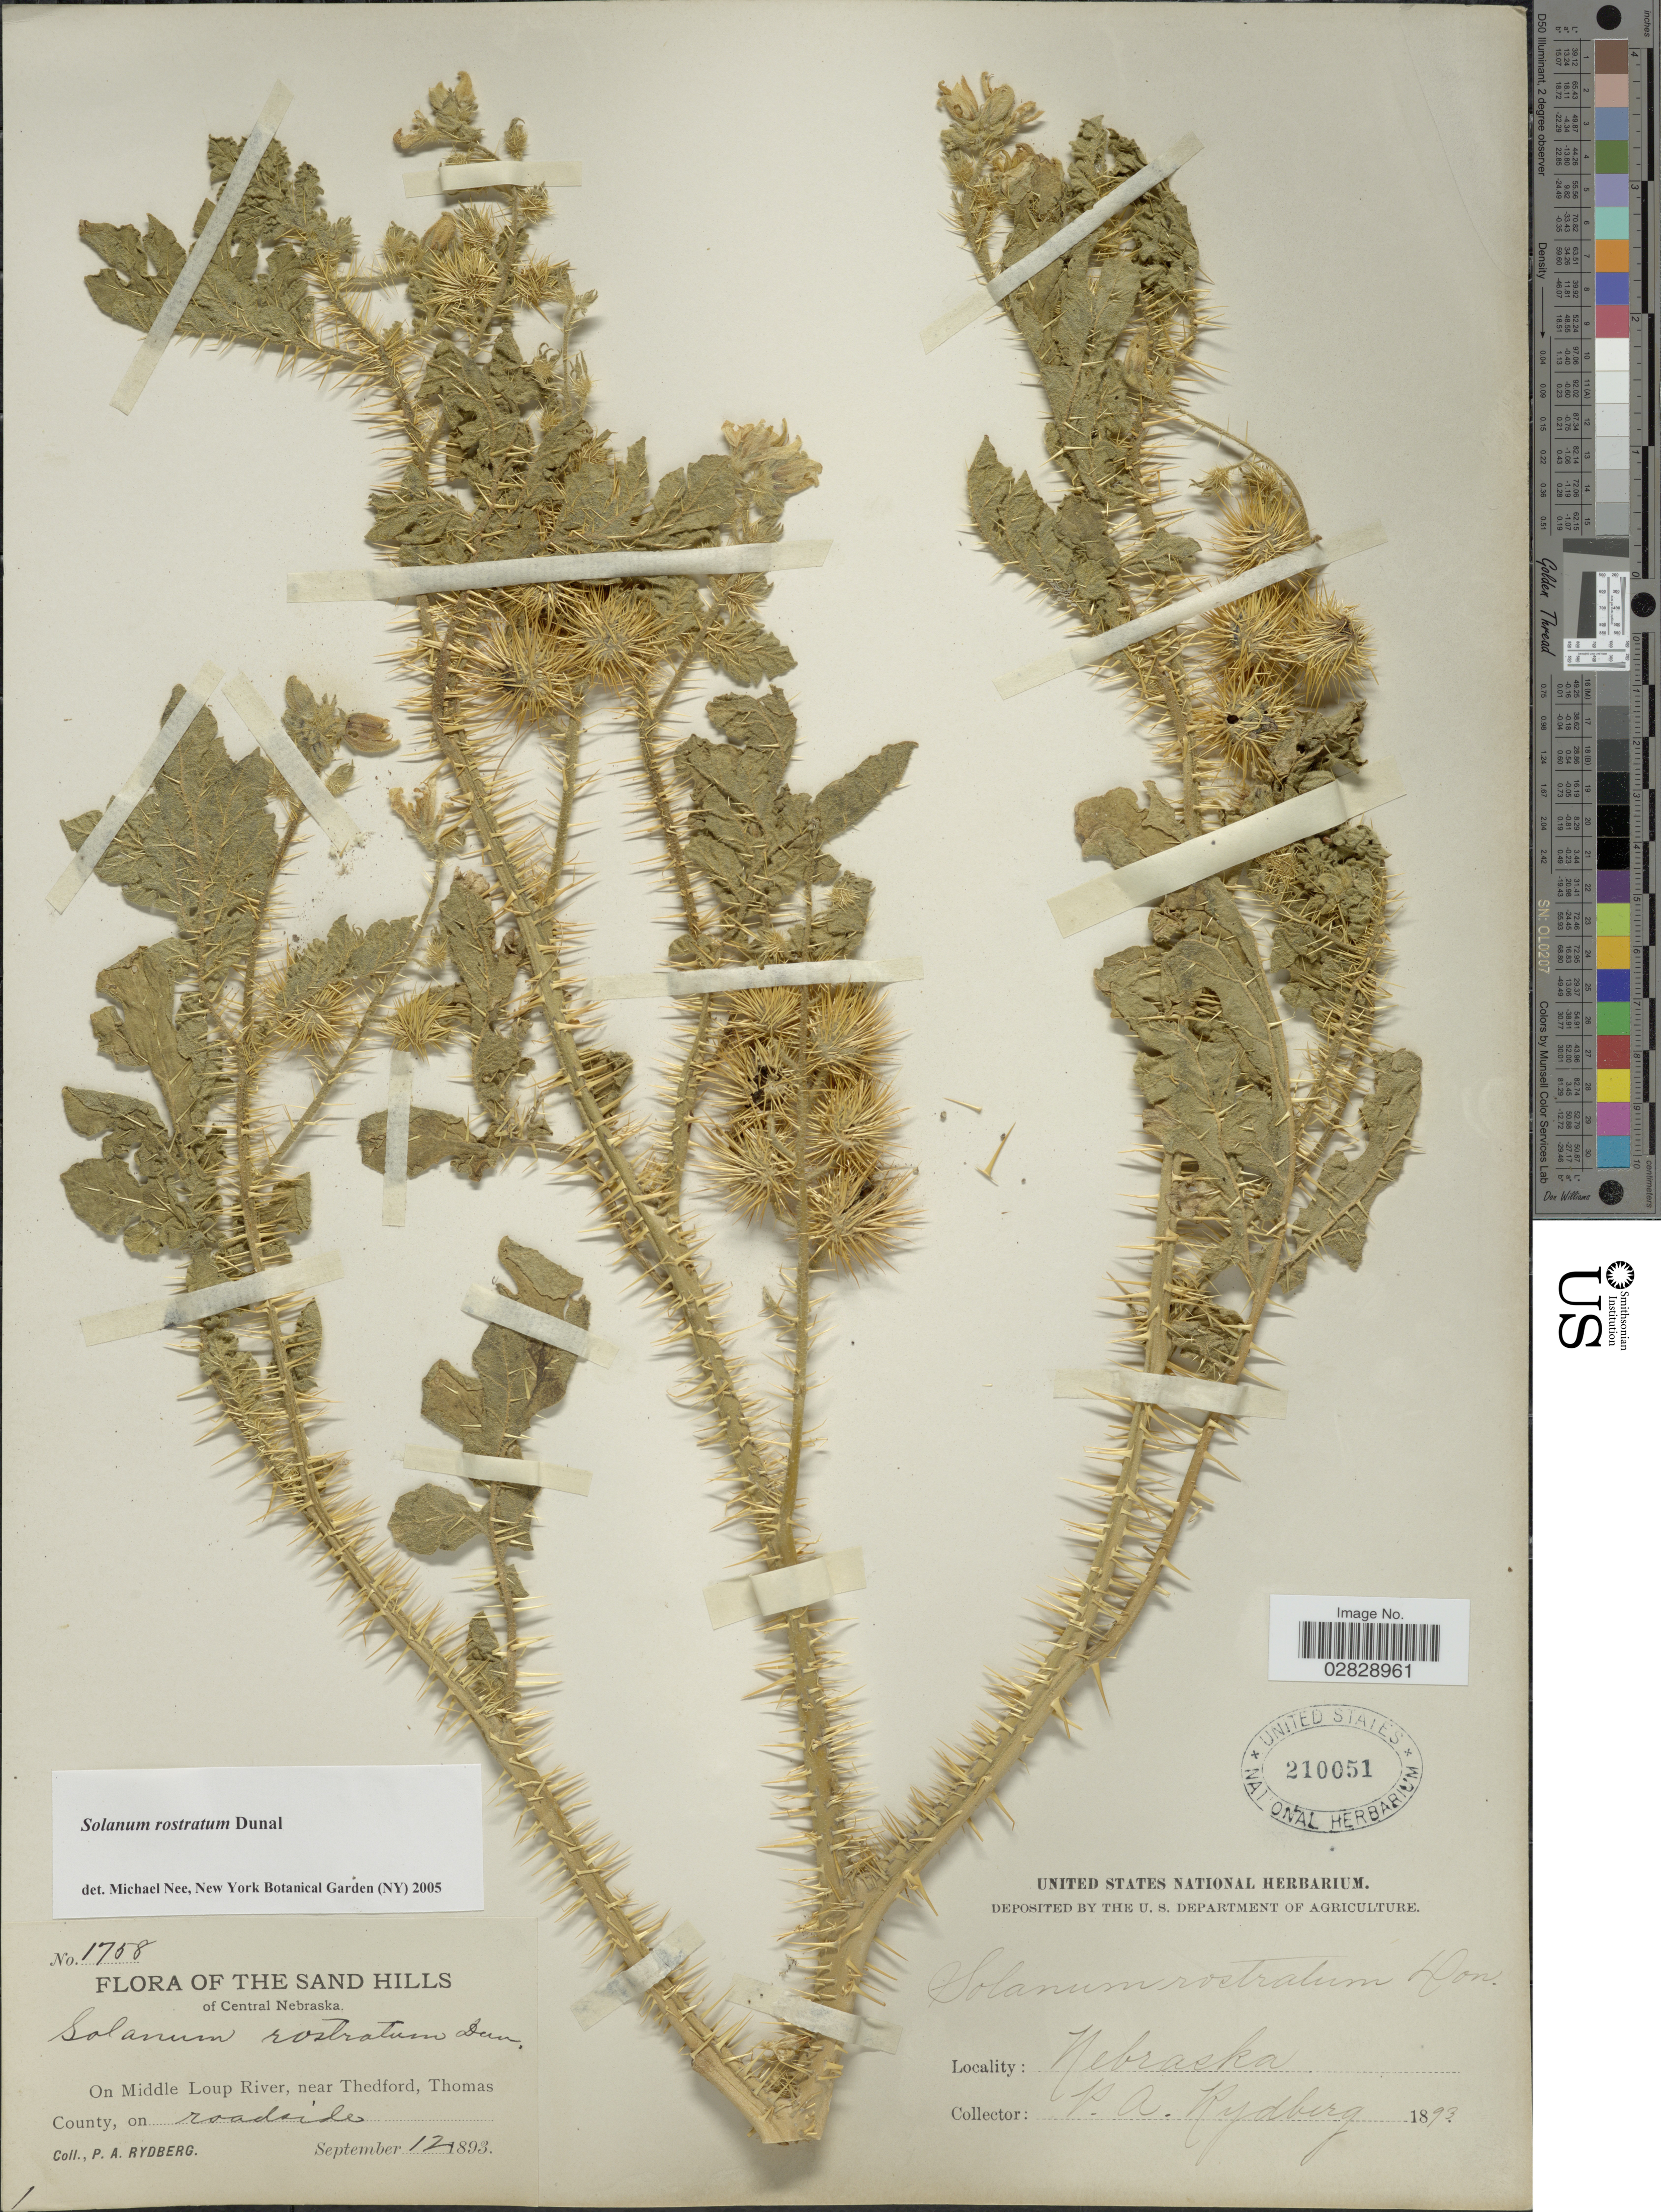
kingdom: Plantae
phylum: Tracheophyta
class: Magnoliopsida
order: Solanales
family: Solanaceae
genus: Solanum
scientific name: Solanum rostratum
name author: Dunal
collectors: P. A. Rydberg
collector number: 1758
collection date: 1893-09-12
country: United States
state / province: Nebraska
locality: Sand Hills. Central Nebraska. On Middle Loup River, near Thedford, Thomas County, on roadside.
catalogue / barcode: US 210051